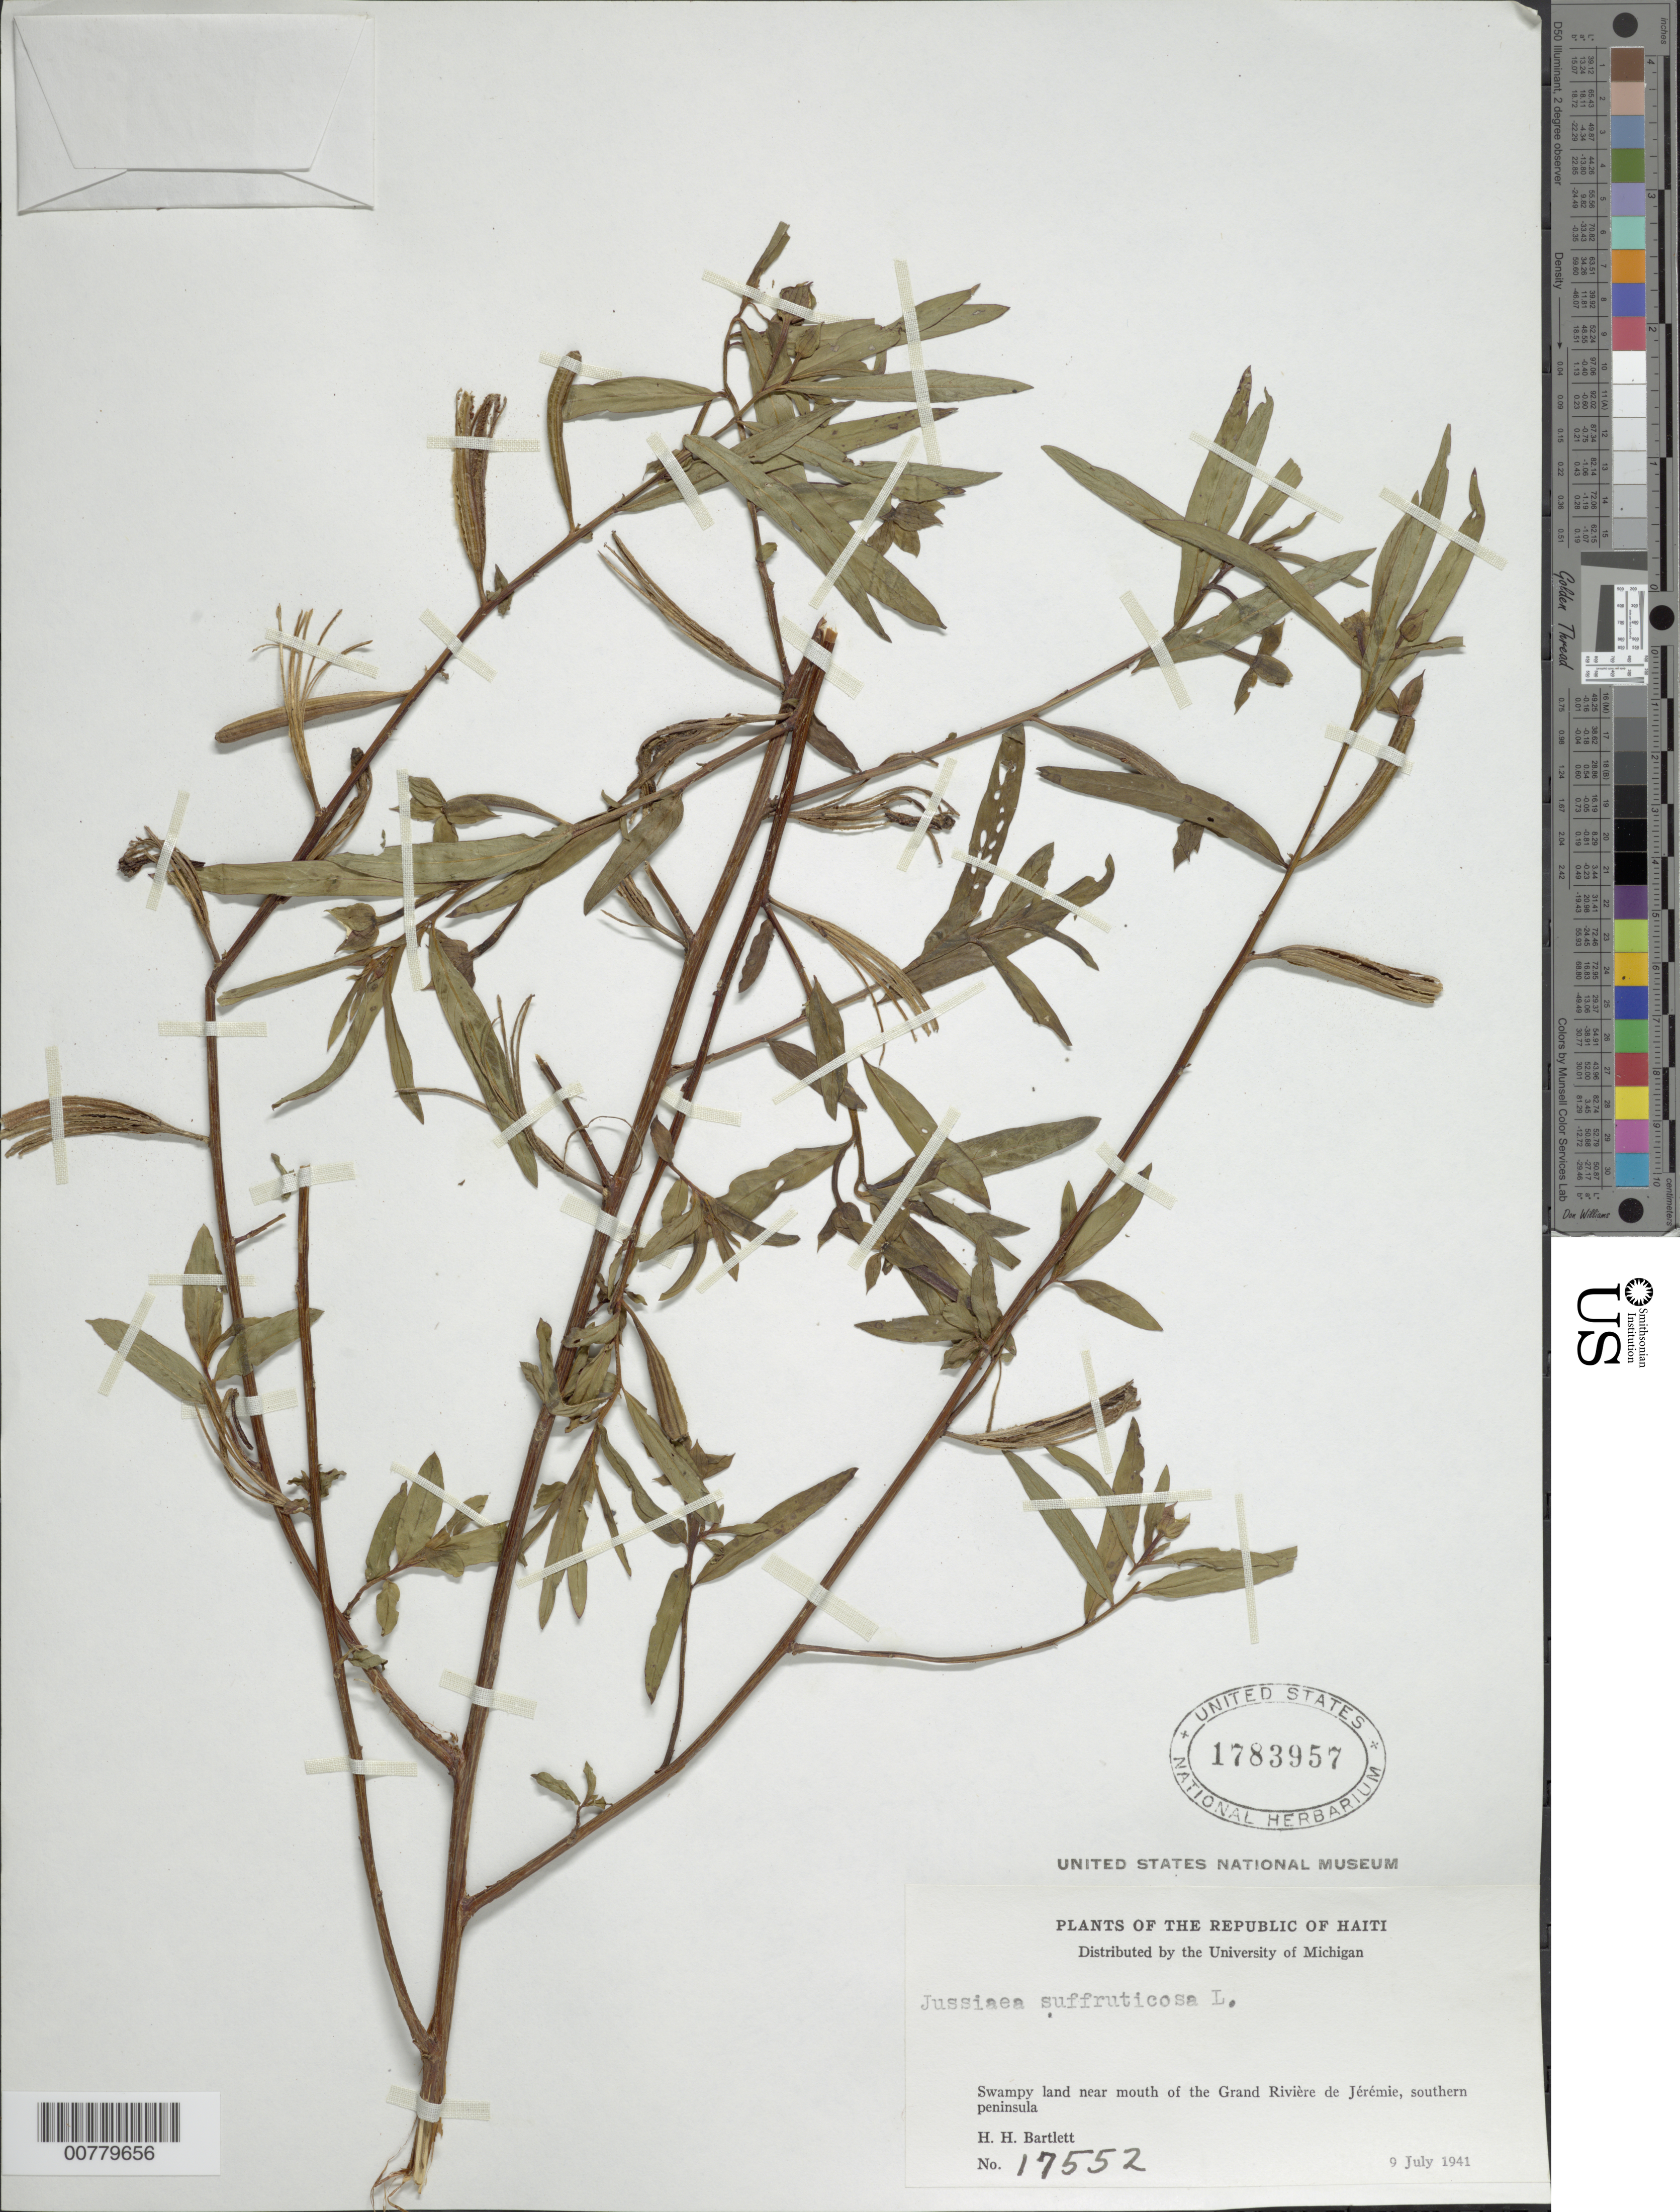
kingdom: Plantae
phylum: Tracheophyta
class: Magnoliopsida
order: Myrtales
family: Onagraceae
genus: Ludwigia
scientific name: Ludwigia octovalvis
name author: (Jacq.) P.H. Raven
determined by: Ramamoorthy, T. P.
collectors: H. H. Bartlett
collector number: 17552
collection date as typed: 09 Jul 1941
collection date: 1941-07-09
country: Haiti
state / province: Grand'Anse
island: Hispaniola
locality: Grand Rivière de Jérémie, southern peninsula.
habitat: Swampy land near mouth of river.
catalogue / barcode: US 1783957